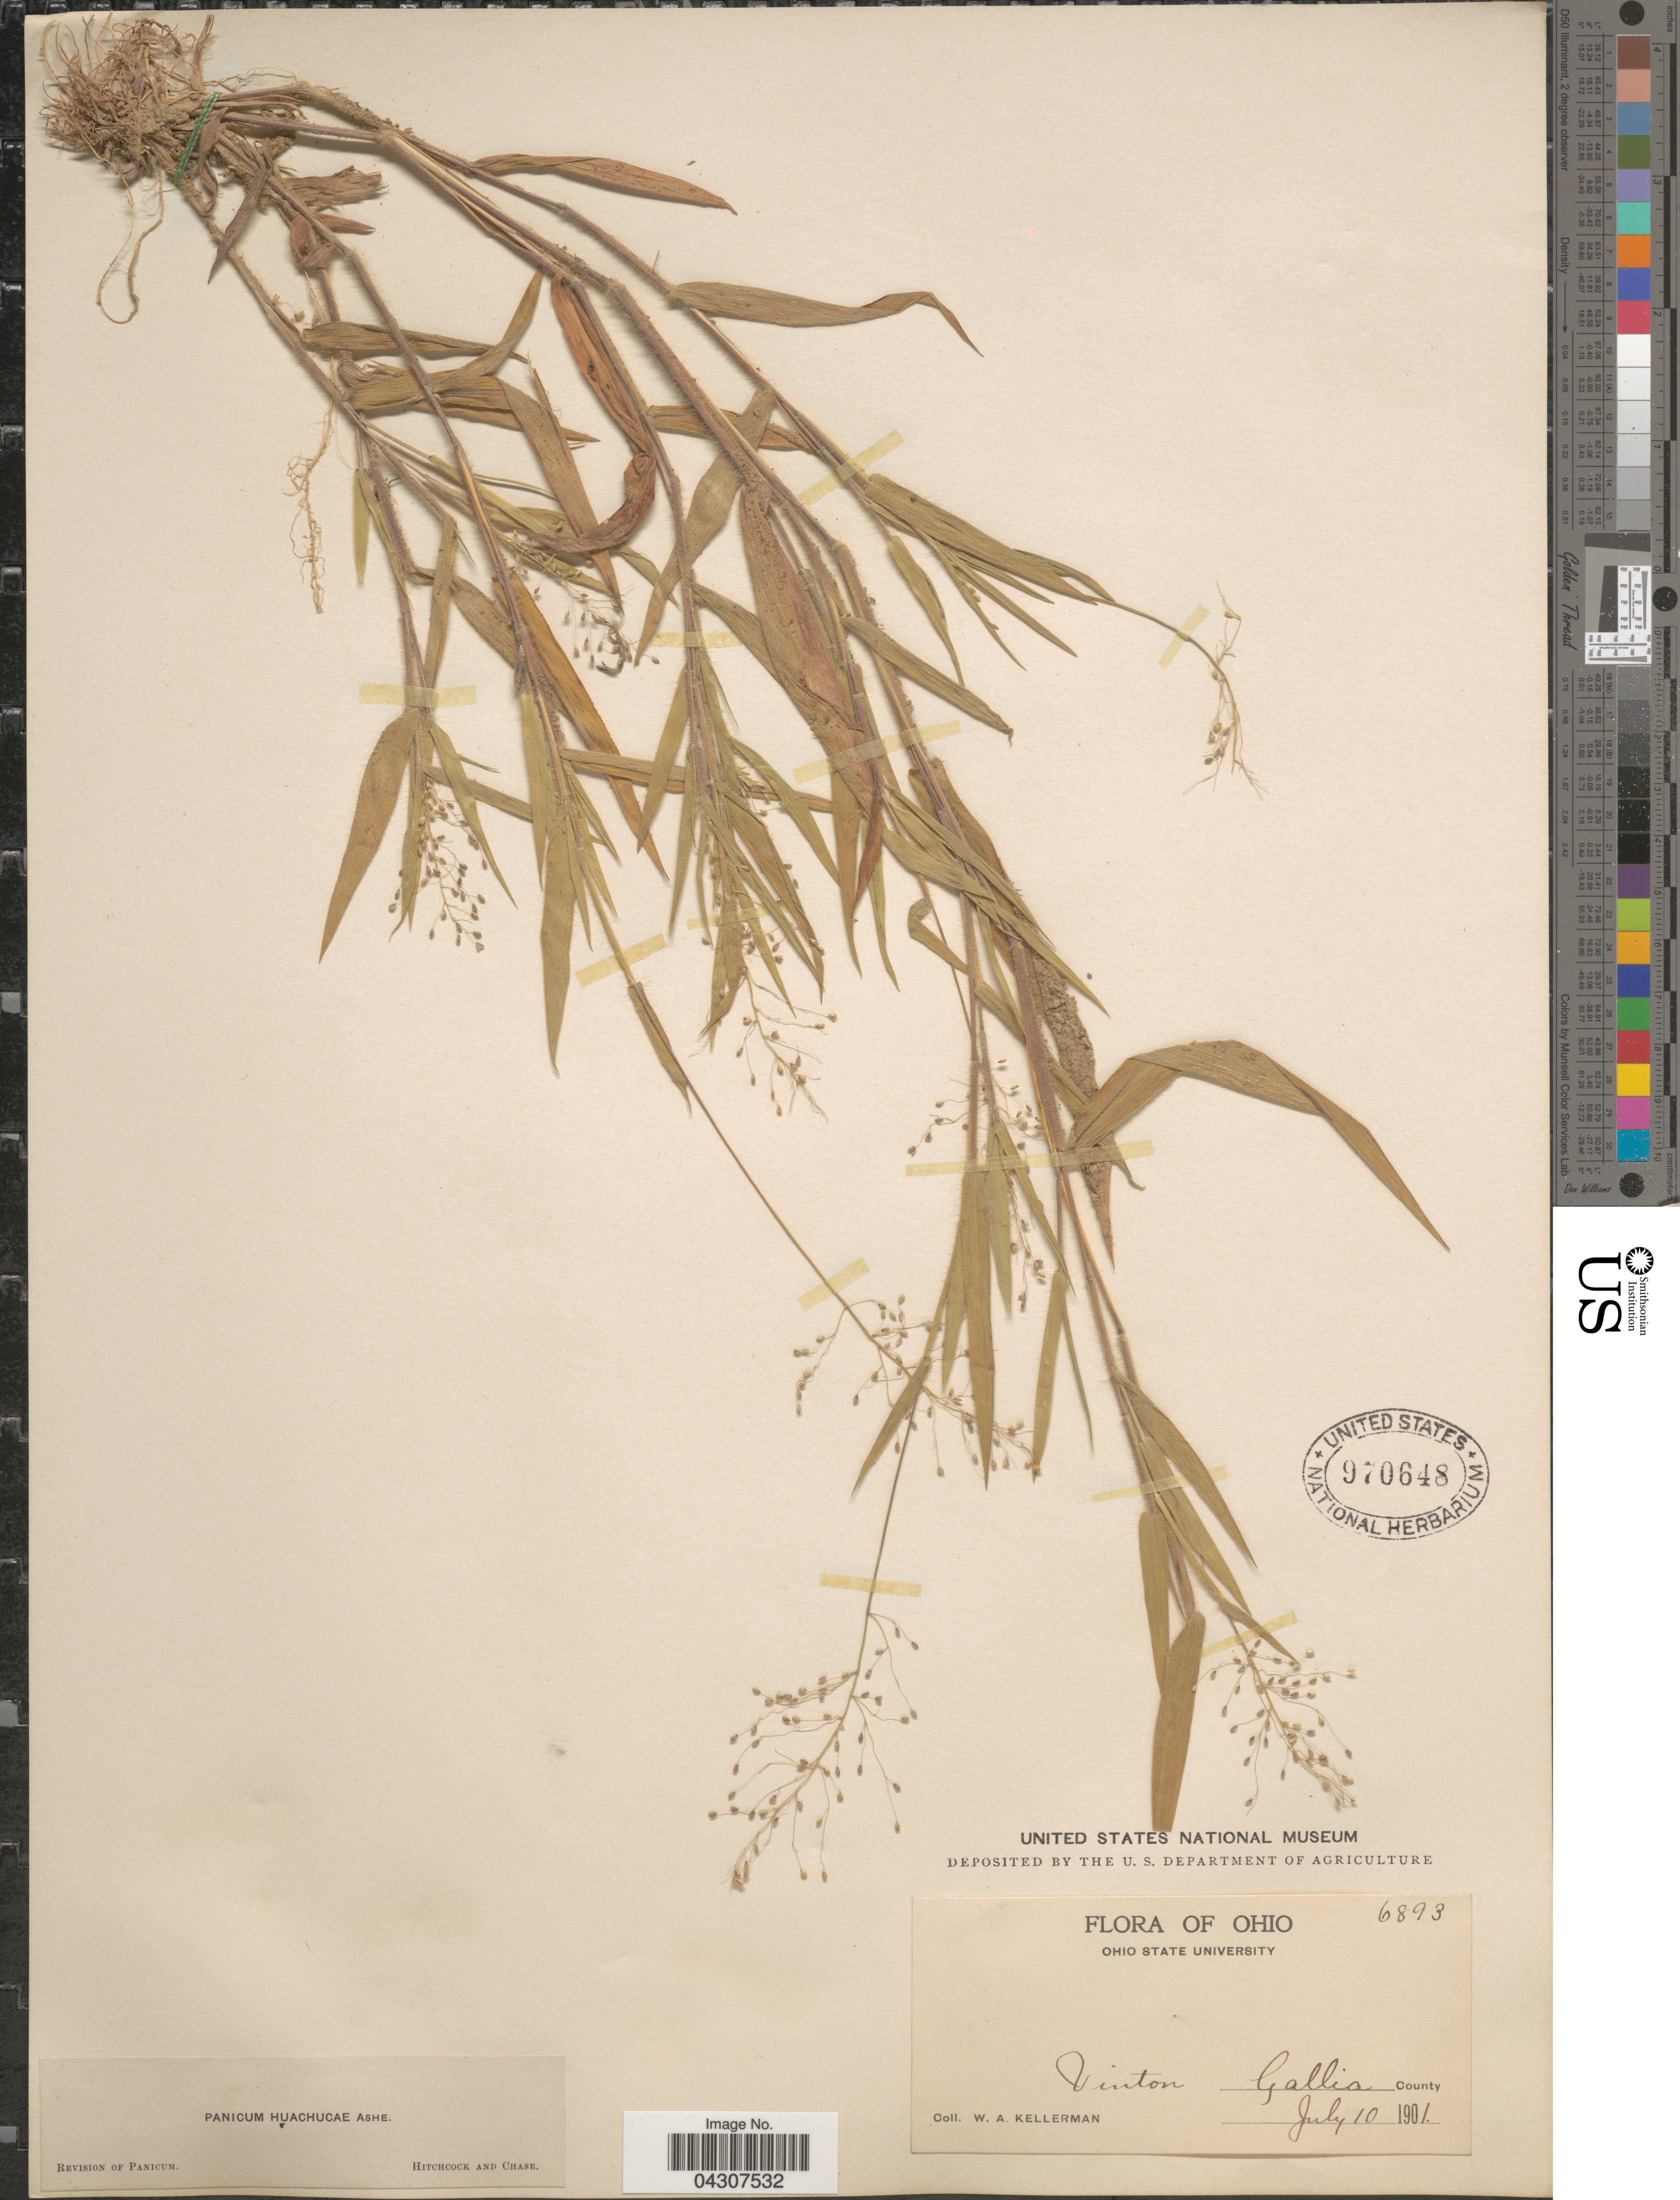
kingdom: Plantae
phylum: Tracheophyta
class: Liliopsida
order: Poales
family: Poaceae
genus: Dichanthelium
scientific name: Dichanthelium acuminatum var. acuminatum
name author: (Sw.) Gould & C.A. Clark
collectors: W. Kellerman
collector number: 6893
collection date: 1901-07-10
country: United States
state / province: Ohio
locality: Vinton. Gallia County.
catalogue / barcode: US 970648